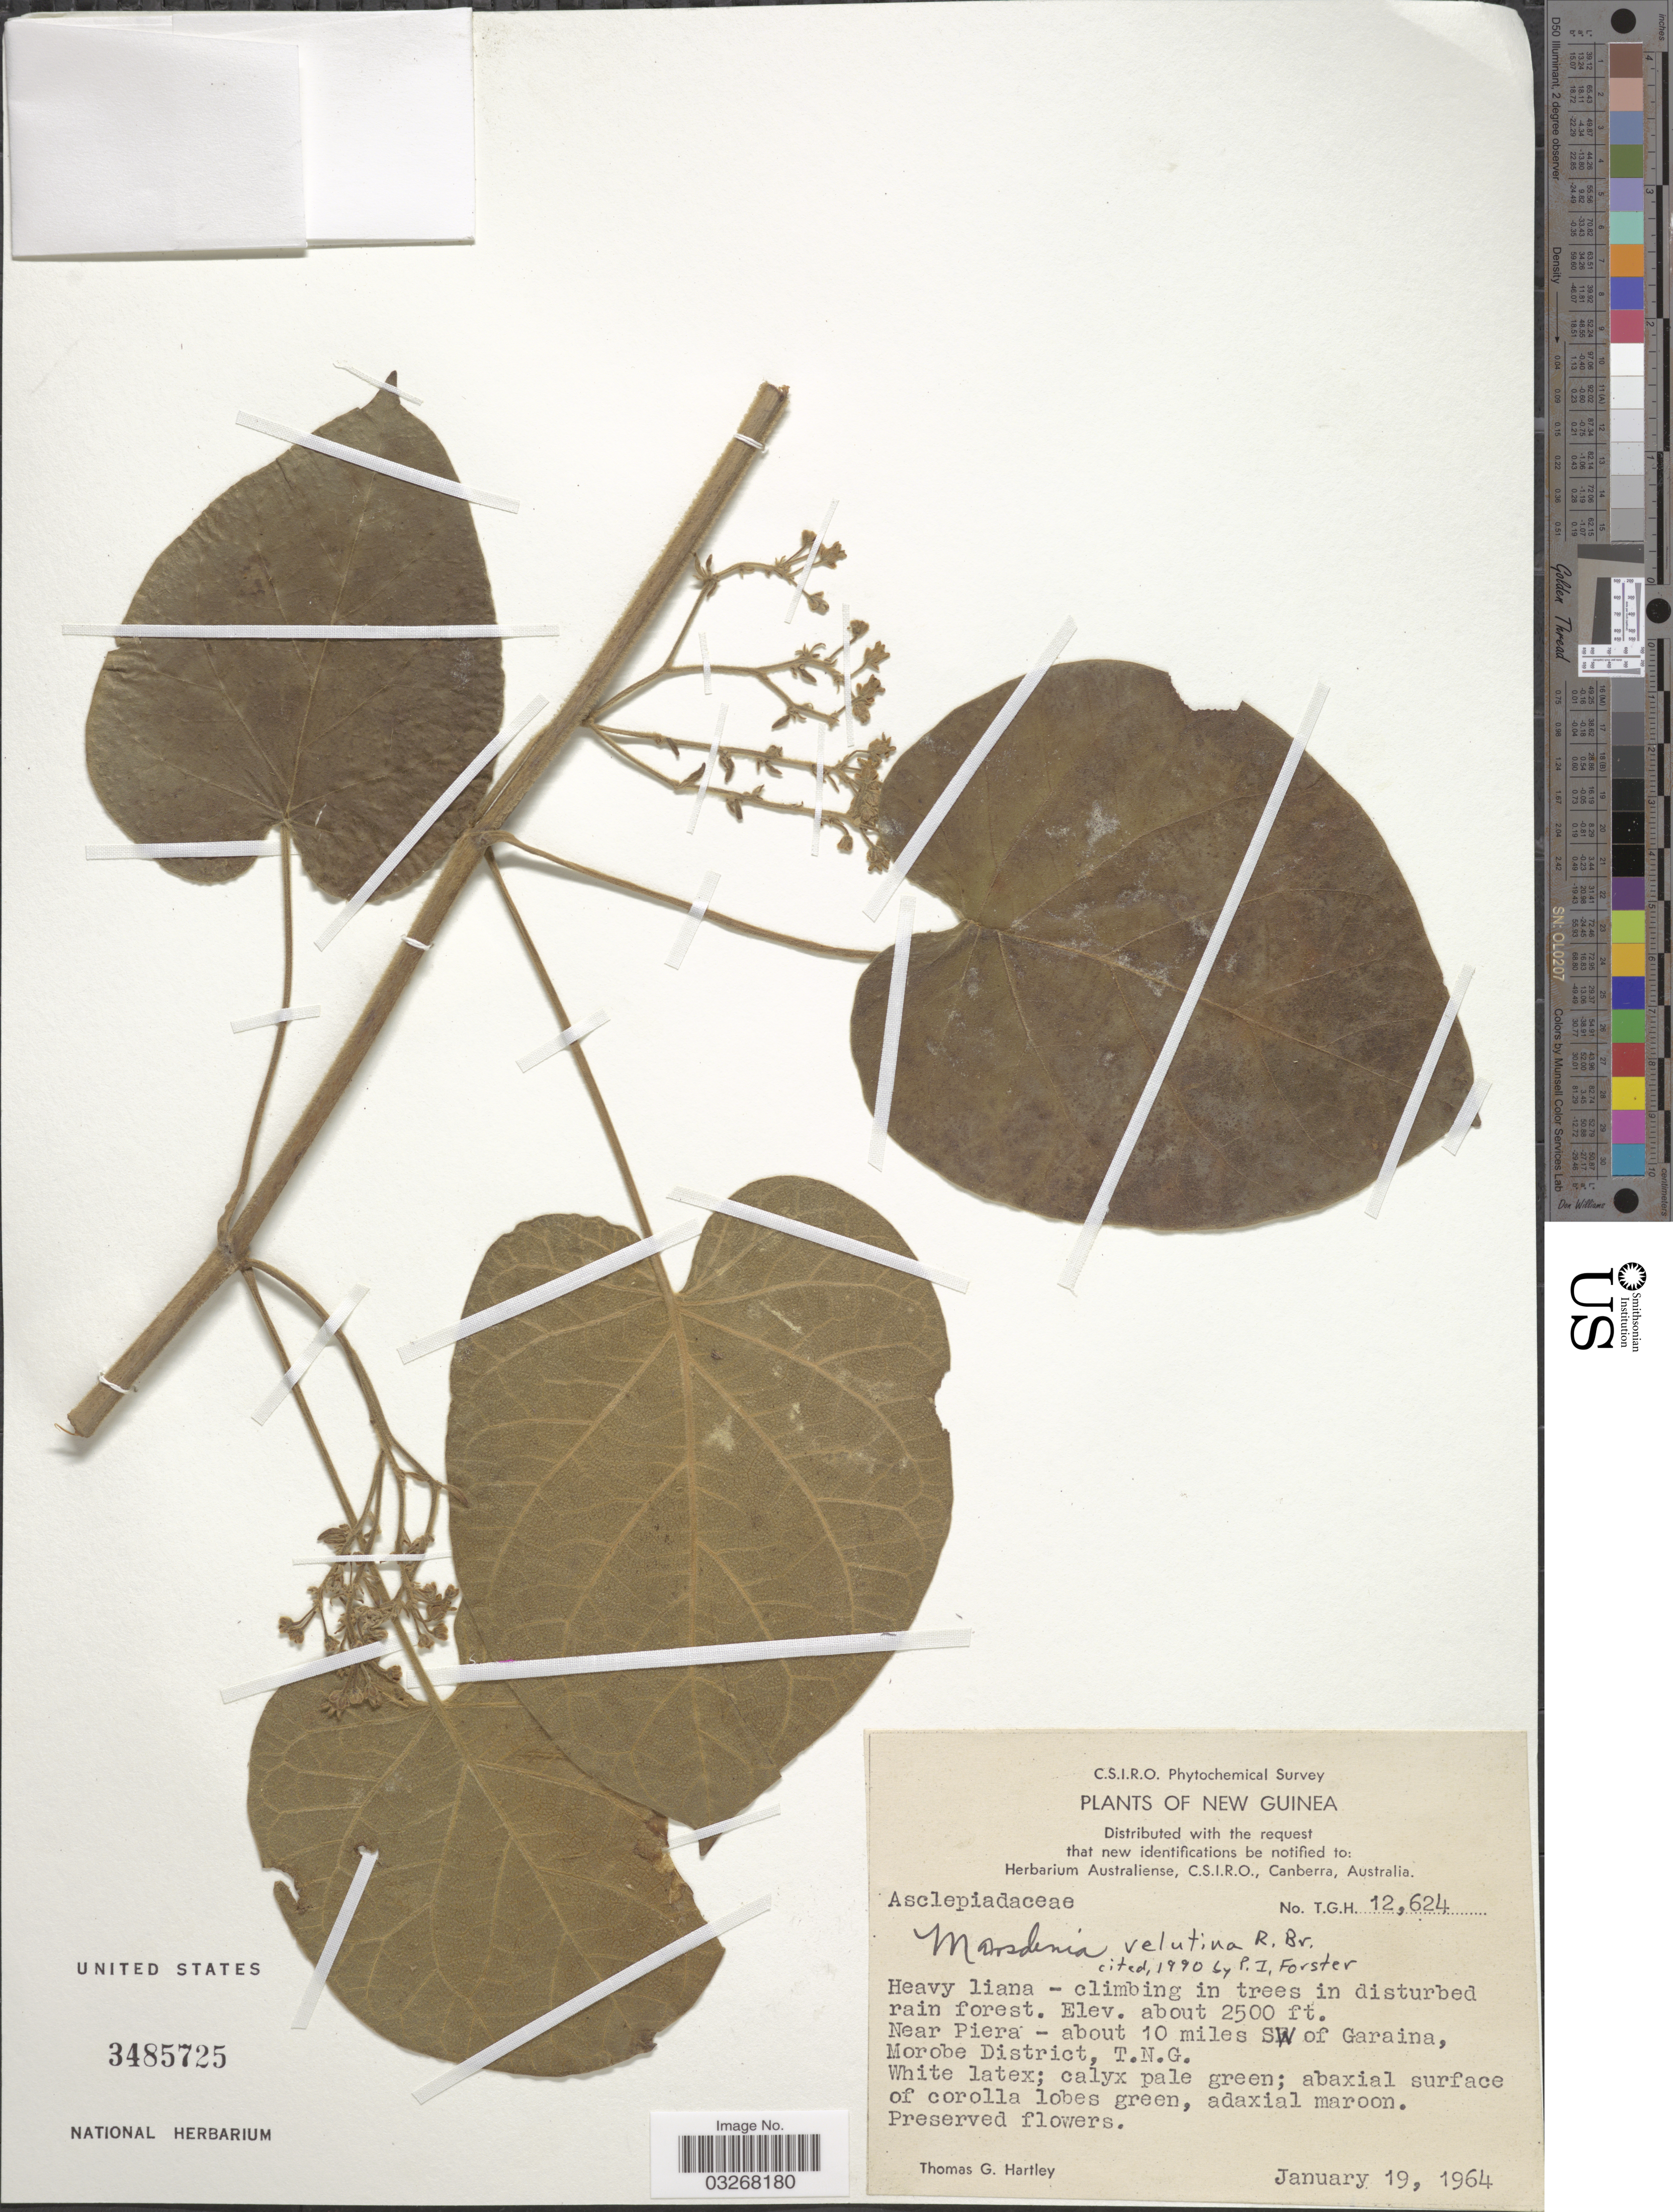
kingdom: Plantae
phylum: Tracheophyta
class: Magnoliopsida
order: Gentianales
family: Apocynaceae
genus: Marsdenia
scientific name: Marsdenia velutina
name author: R. Br.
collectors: T. G. Hartley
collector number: T.G.H. 12624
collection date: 1964-01-19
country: Papua New Guinea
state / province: Morobe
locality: New Guinea, Near Piera, about 10 miles SW of Garaina, Morobe District, T.N.G.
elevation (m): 762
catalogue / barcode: US 3485725